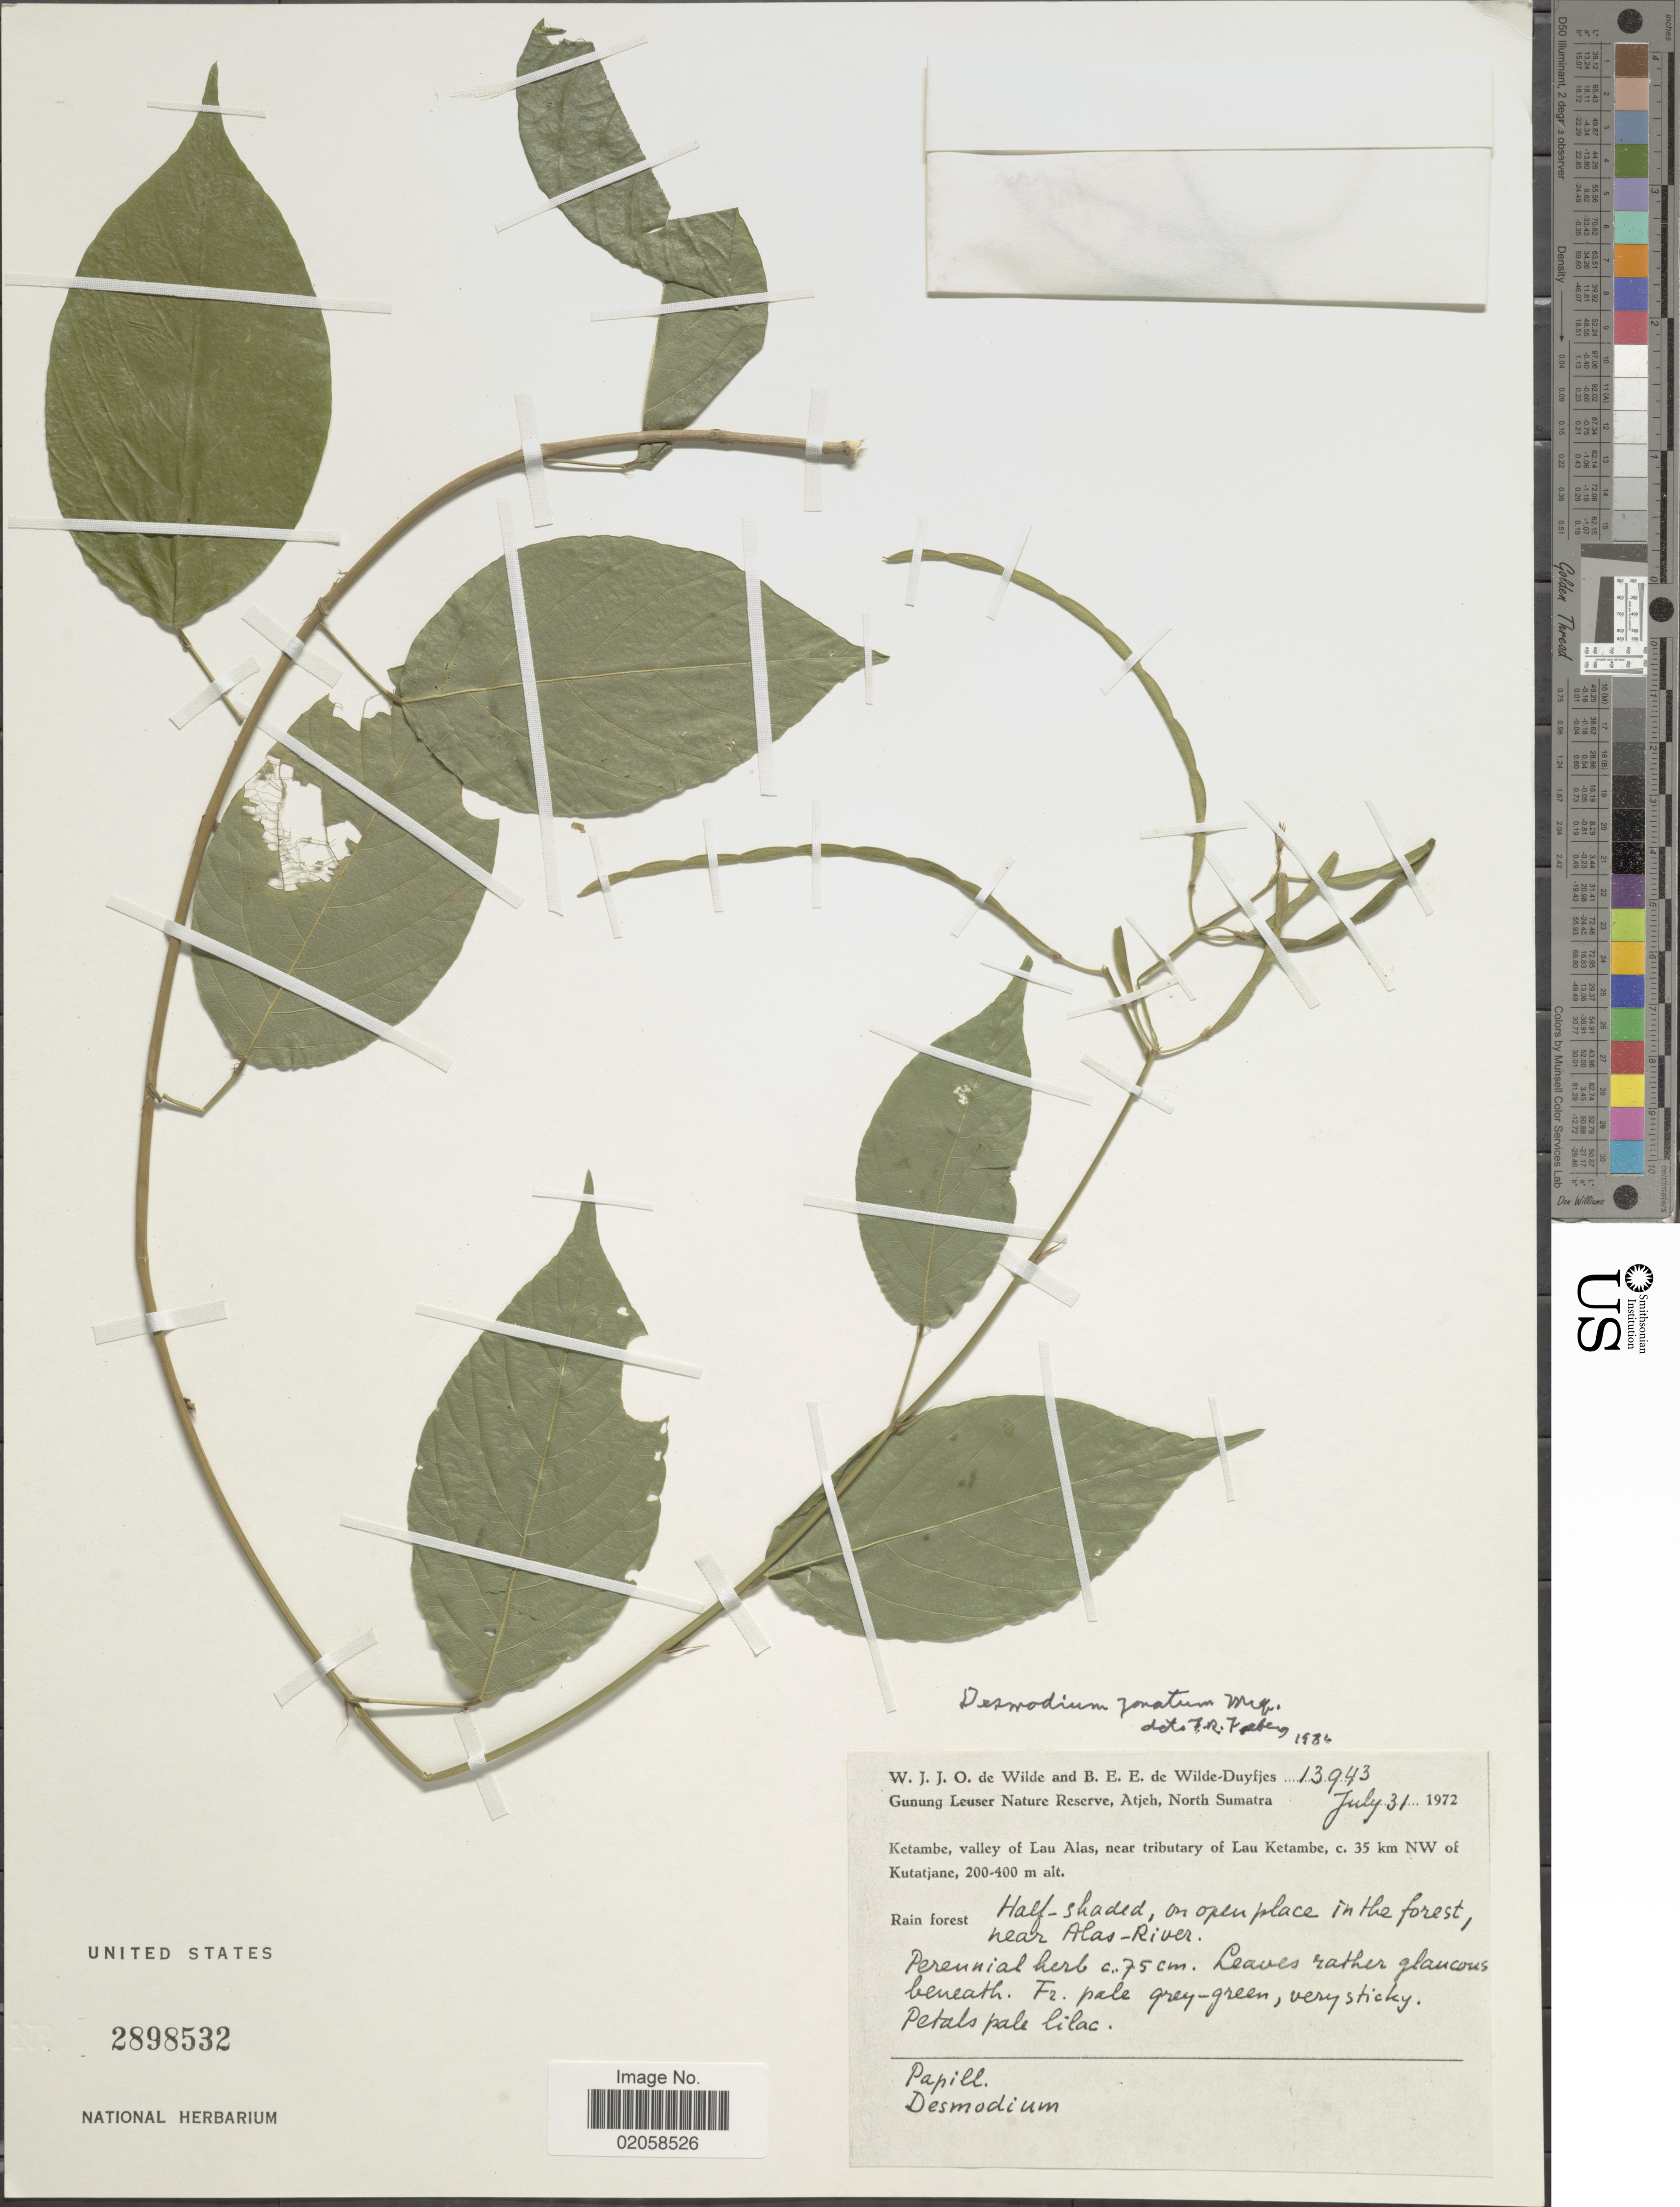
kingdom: Plantae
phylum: Tracheophyta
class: Magnoliopsida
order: Fabales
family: Fabaceae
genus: Sohmaea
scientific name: Sohmaea zonata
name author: (Miq.) H. Ohashi & K. Ohashi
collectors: W. J. de Wilde & B. E. de Wilde-Duyfjes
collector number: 13943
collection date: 1972-07-31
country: Indonesia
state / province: Sumatra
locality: Gunung Leuser Nature Reserve, Atjeh, North Sumatra, Ketambe, valley of Lau Alas, near tributary of Lau Ketambe, c. 35 km NW of Kutatjane, near Alas-River.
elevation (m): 200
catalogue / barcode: US 2898532